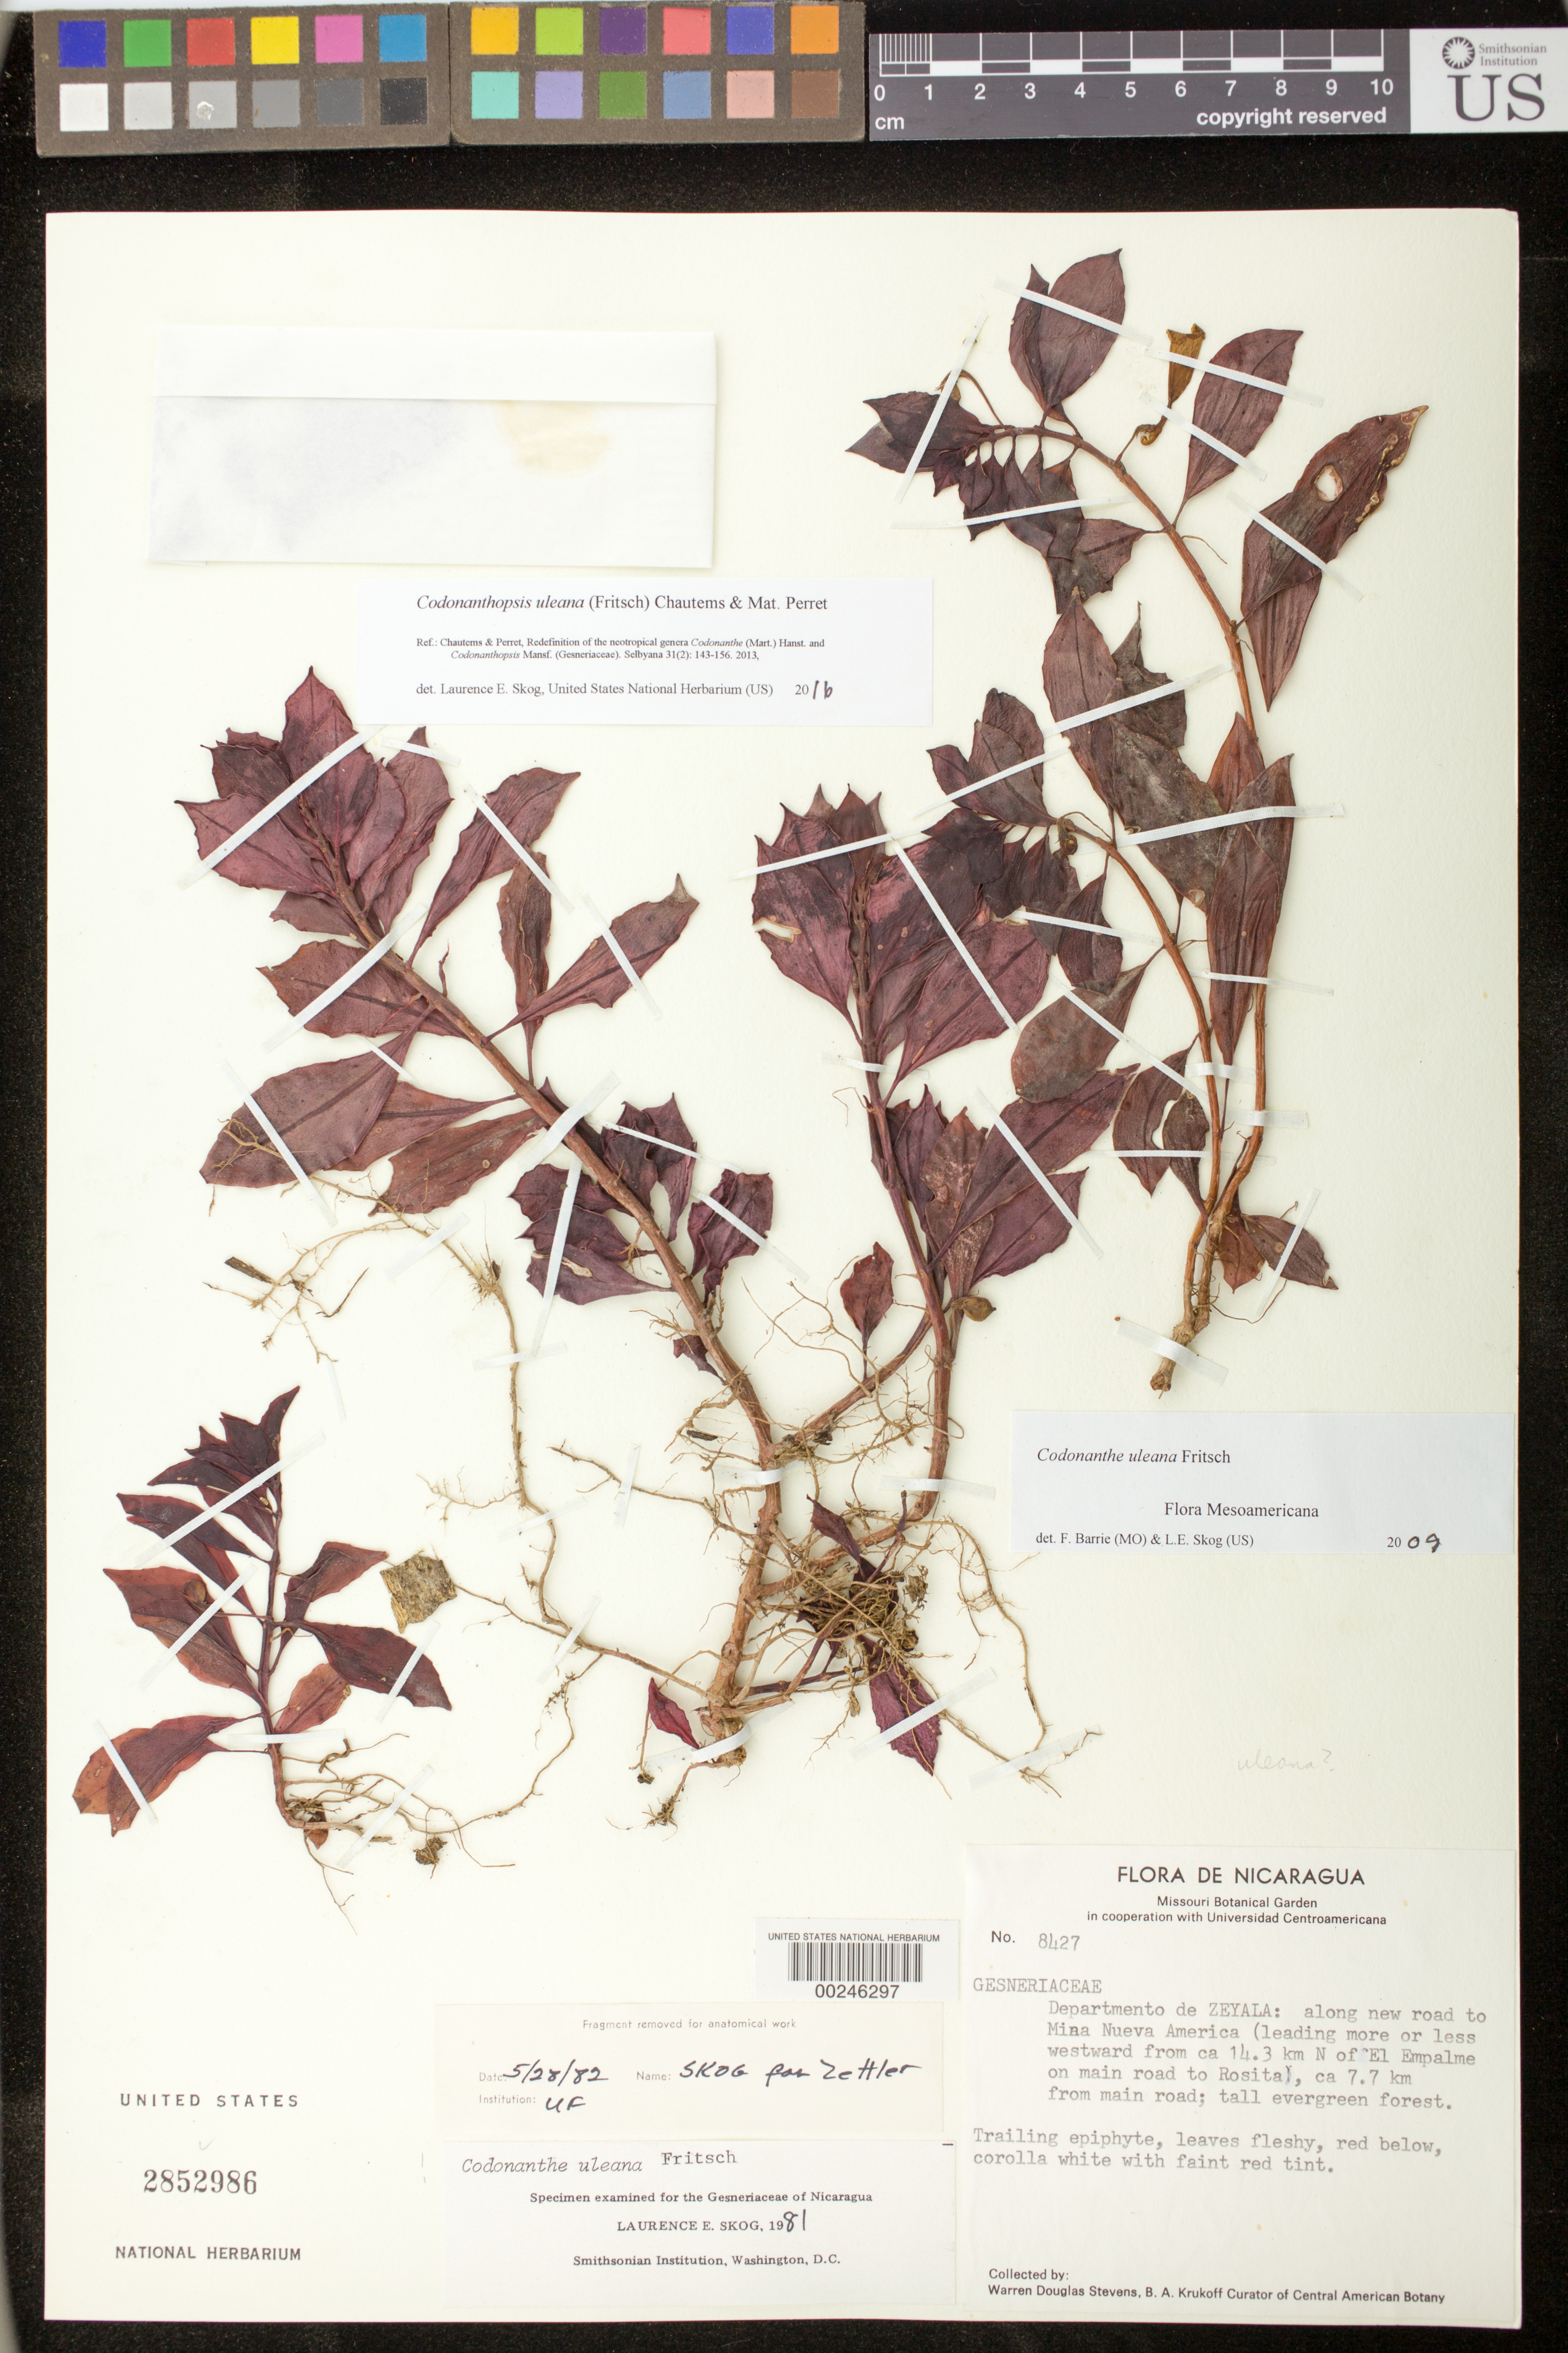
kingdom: Plantae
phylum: Tracheophyta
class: Magnoliopsida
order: Lamiales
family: Gesneriaceae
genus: Codonanthopsis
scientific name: Codonanthopsis uleana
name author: (Fritsch) Chautems & Mat.Perret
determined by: Skog, Laurence E.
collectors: W. D. Stevens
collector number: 8427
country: Nicaragua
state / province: Atlántico Norte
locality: Along new road to Mina Nueva America (...), ca 7.7 km from main road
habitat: Tall evergreen forest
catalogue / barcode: US 2852986